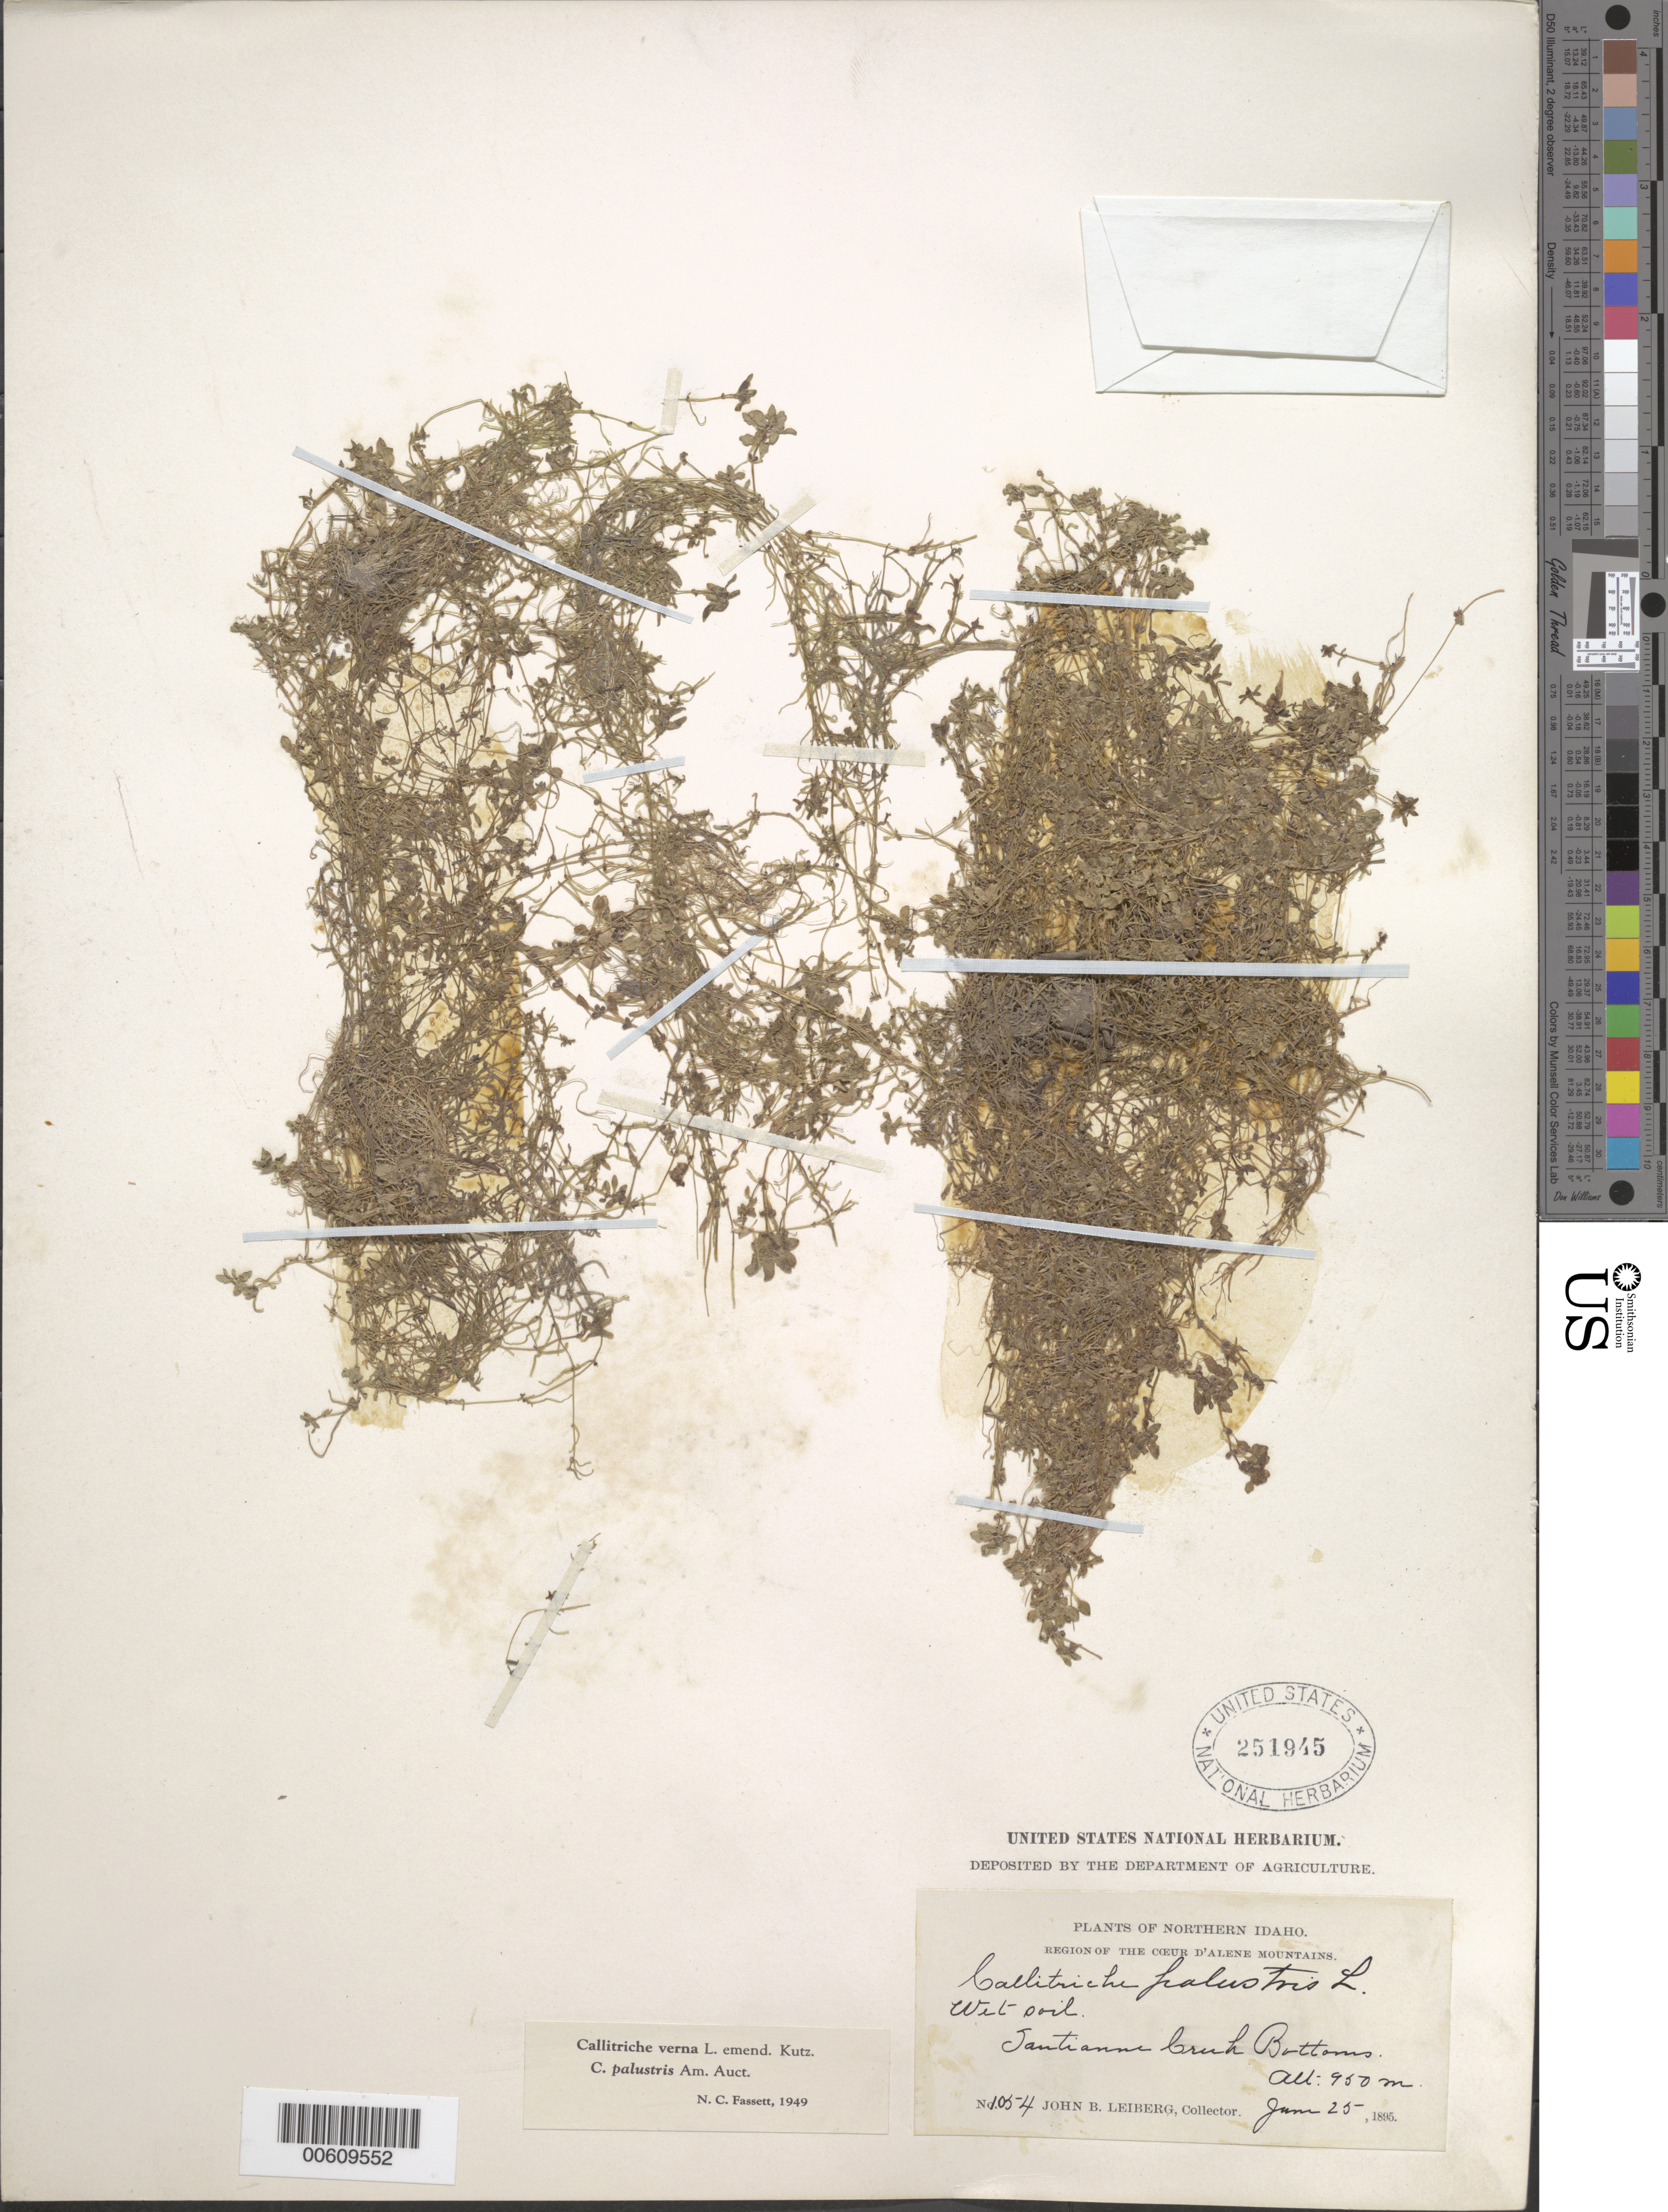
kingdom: Plantae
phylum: Tracheophyta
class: Magnoliopsida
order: Lamiales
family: Plantaginaceae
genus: Callitriche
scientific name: Callitriche verna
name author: L.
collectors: J. Leiberg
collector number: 1054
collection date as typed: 25 Jun 1895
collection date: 1895-06-25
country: United States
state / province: Idaho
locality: Santianne Creek Bottoms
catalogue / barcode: US 251945